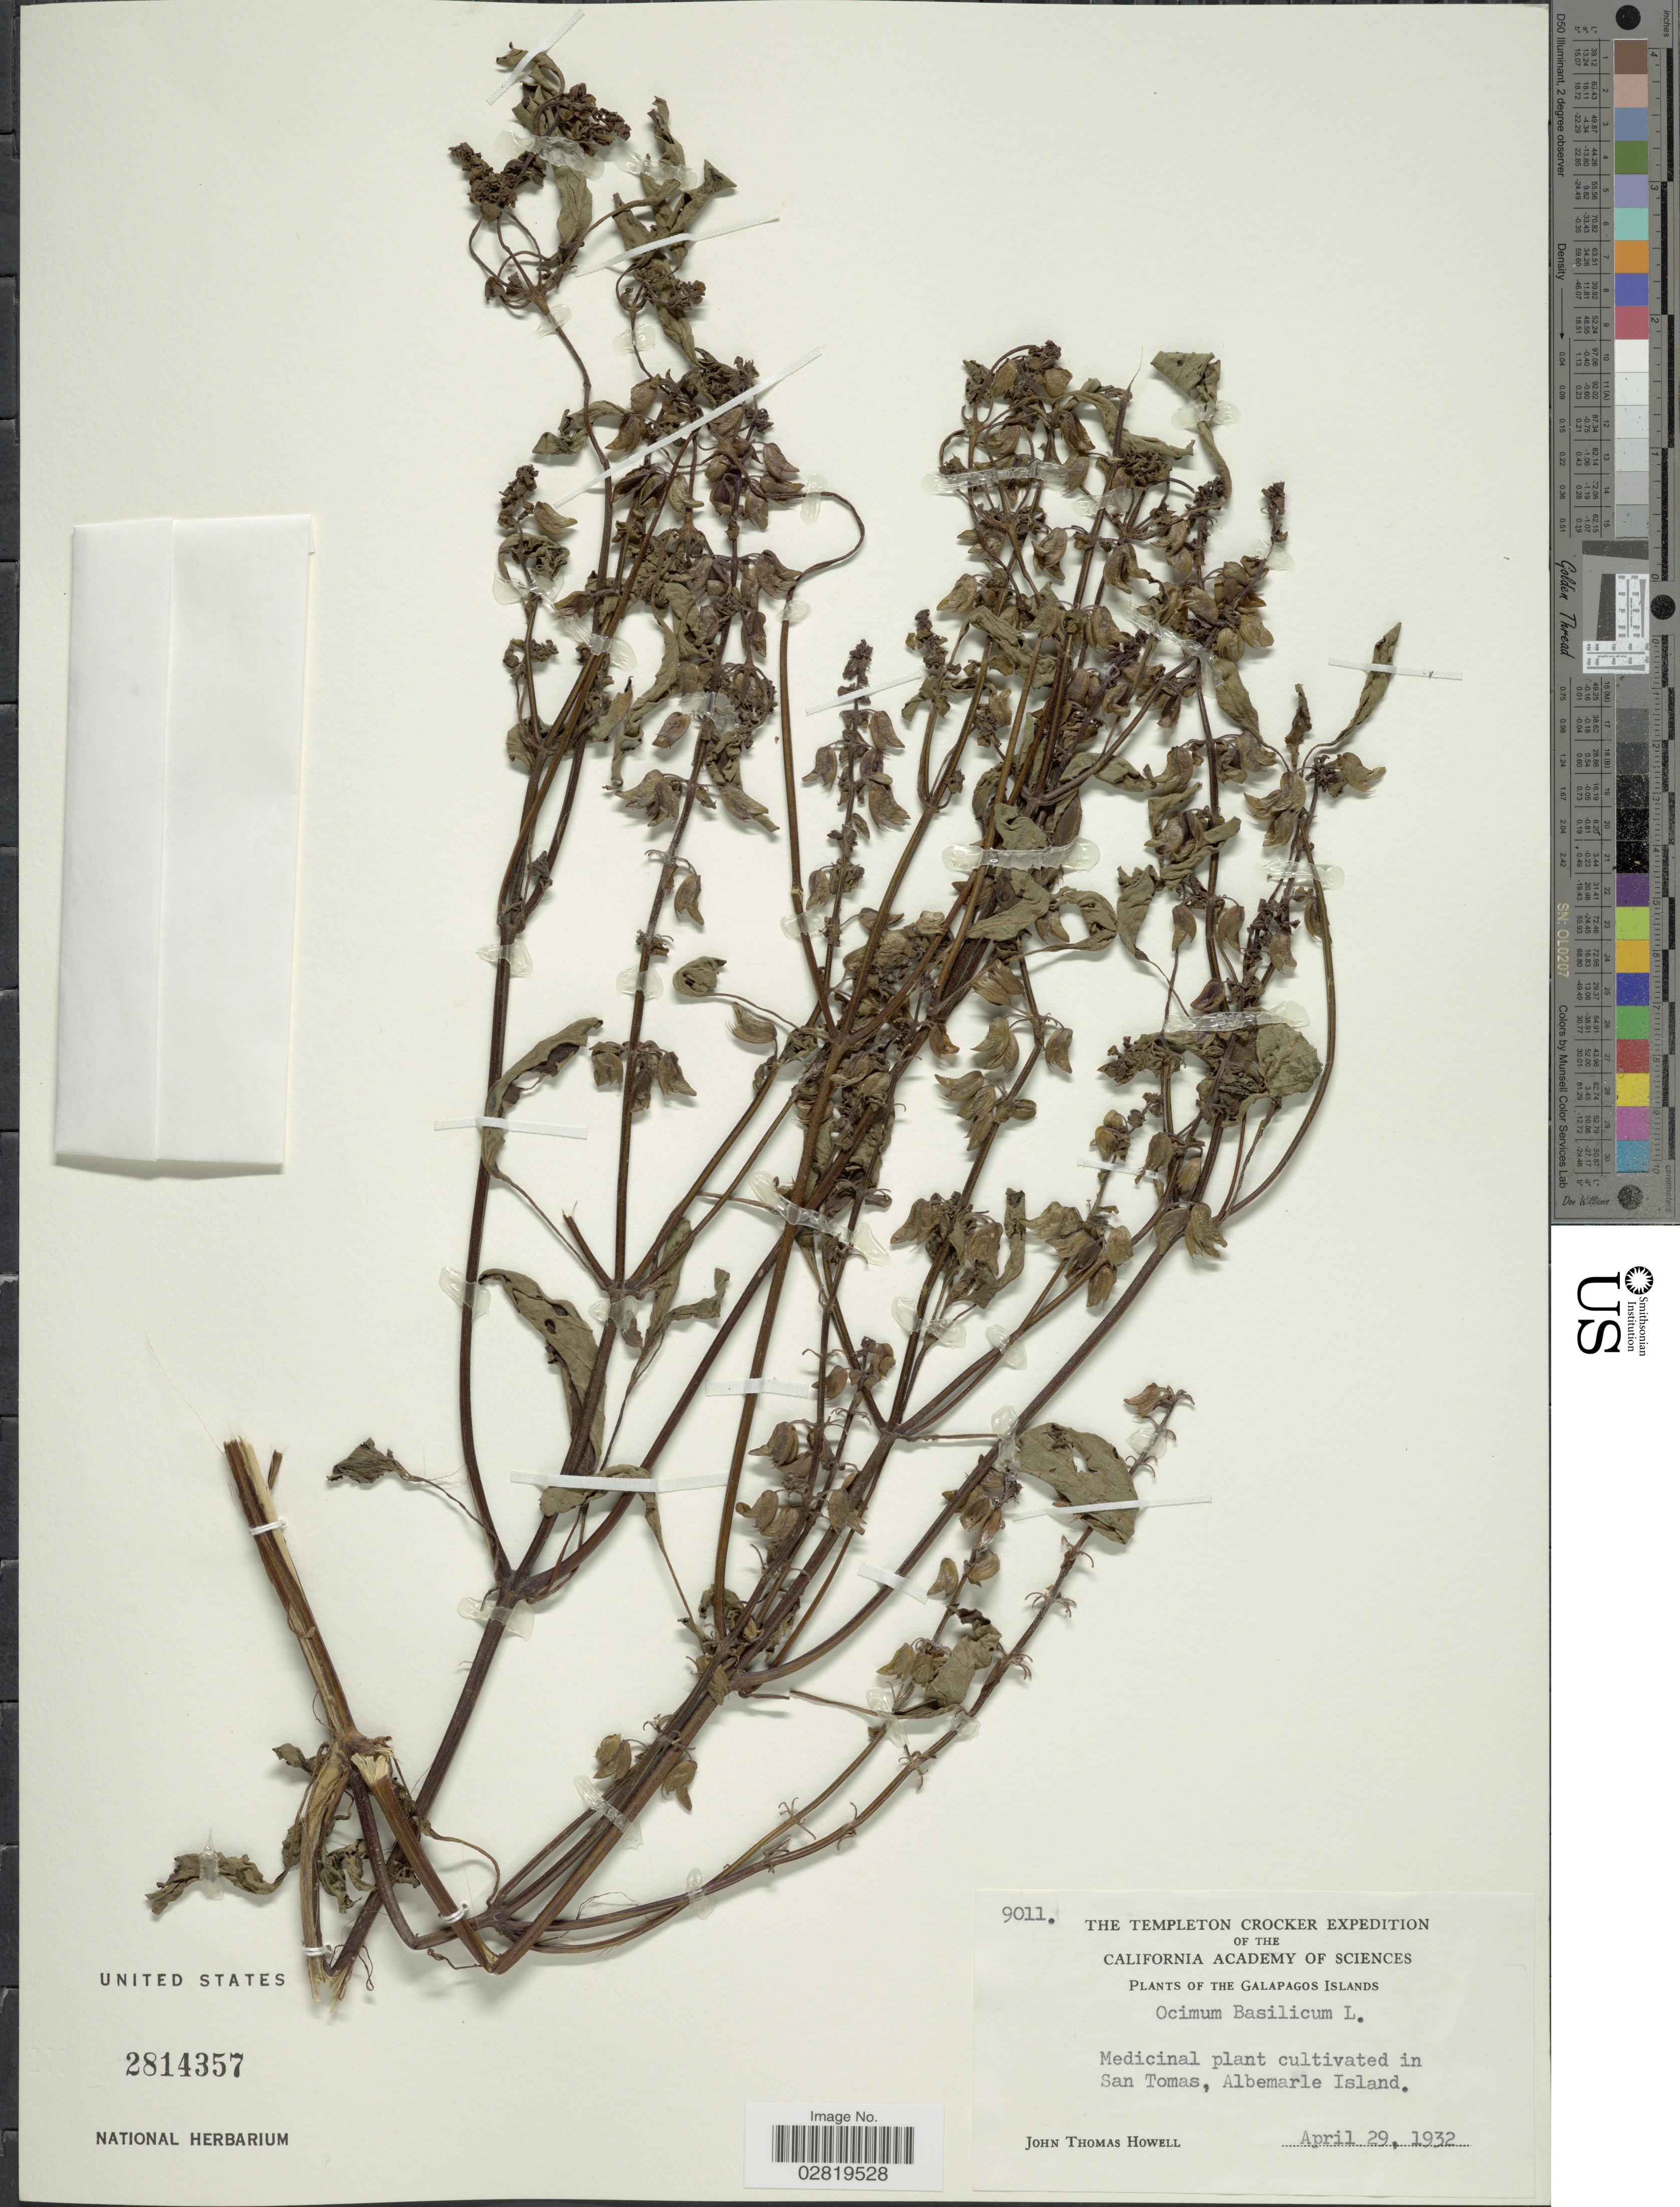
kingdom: Plantae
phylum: Tracheophyta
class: Magnoliopsida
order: Lamiales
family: Lamiaceae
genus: Ocimum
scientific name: Ocimum basilicum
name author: L.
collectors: J. T. Howell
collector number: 9011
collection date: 1932-04-29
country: Ecuador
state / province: Colón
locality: The Galapagos Islands, Medicinal plant cultivated in San Tomas, Albemarle Island.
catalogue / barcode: US 2814357